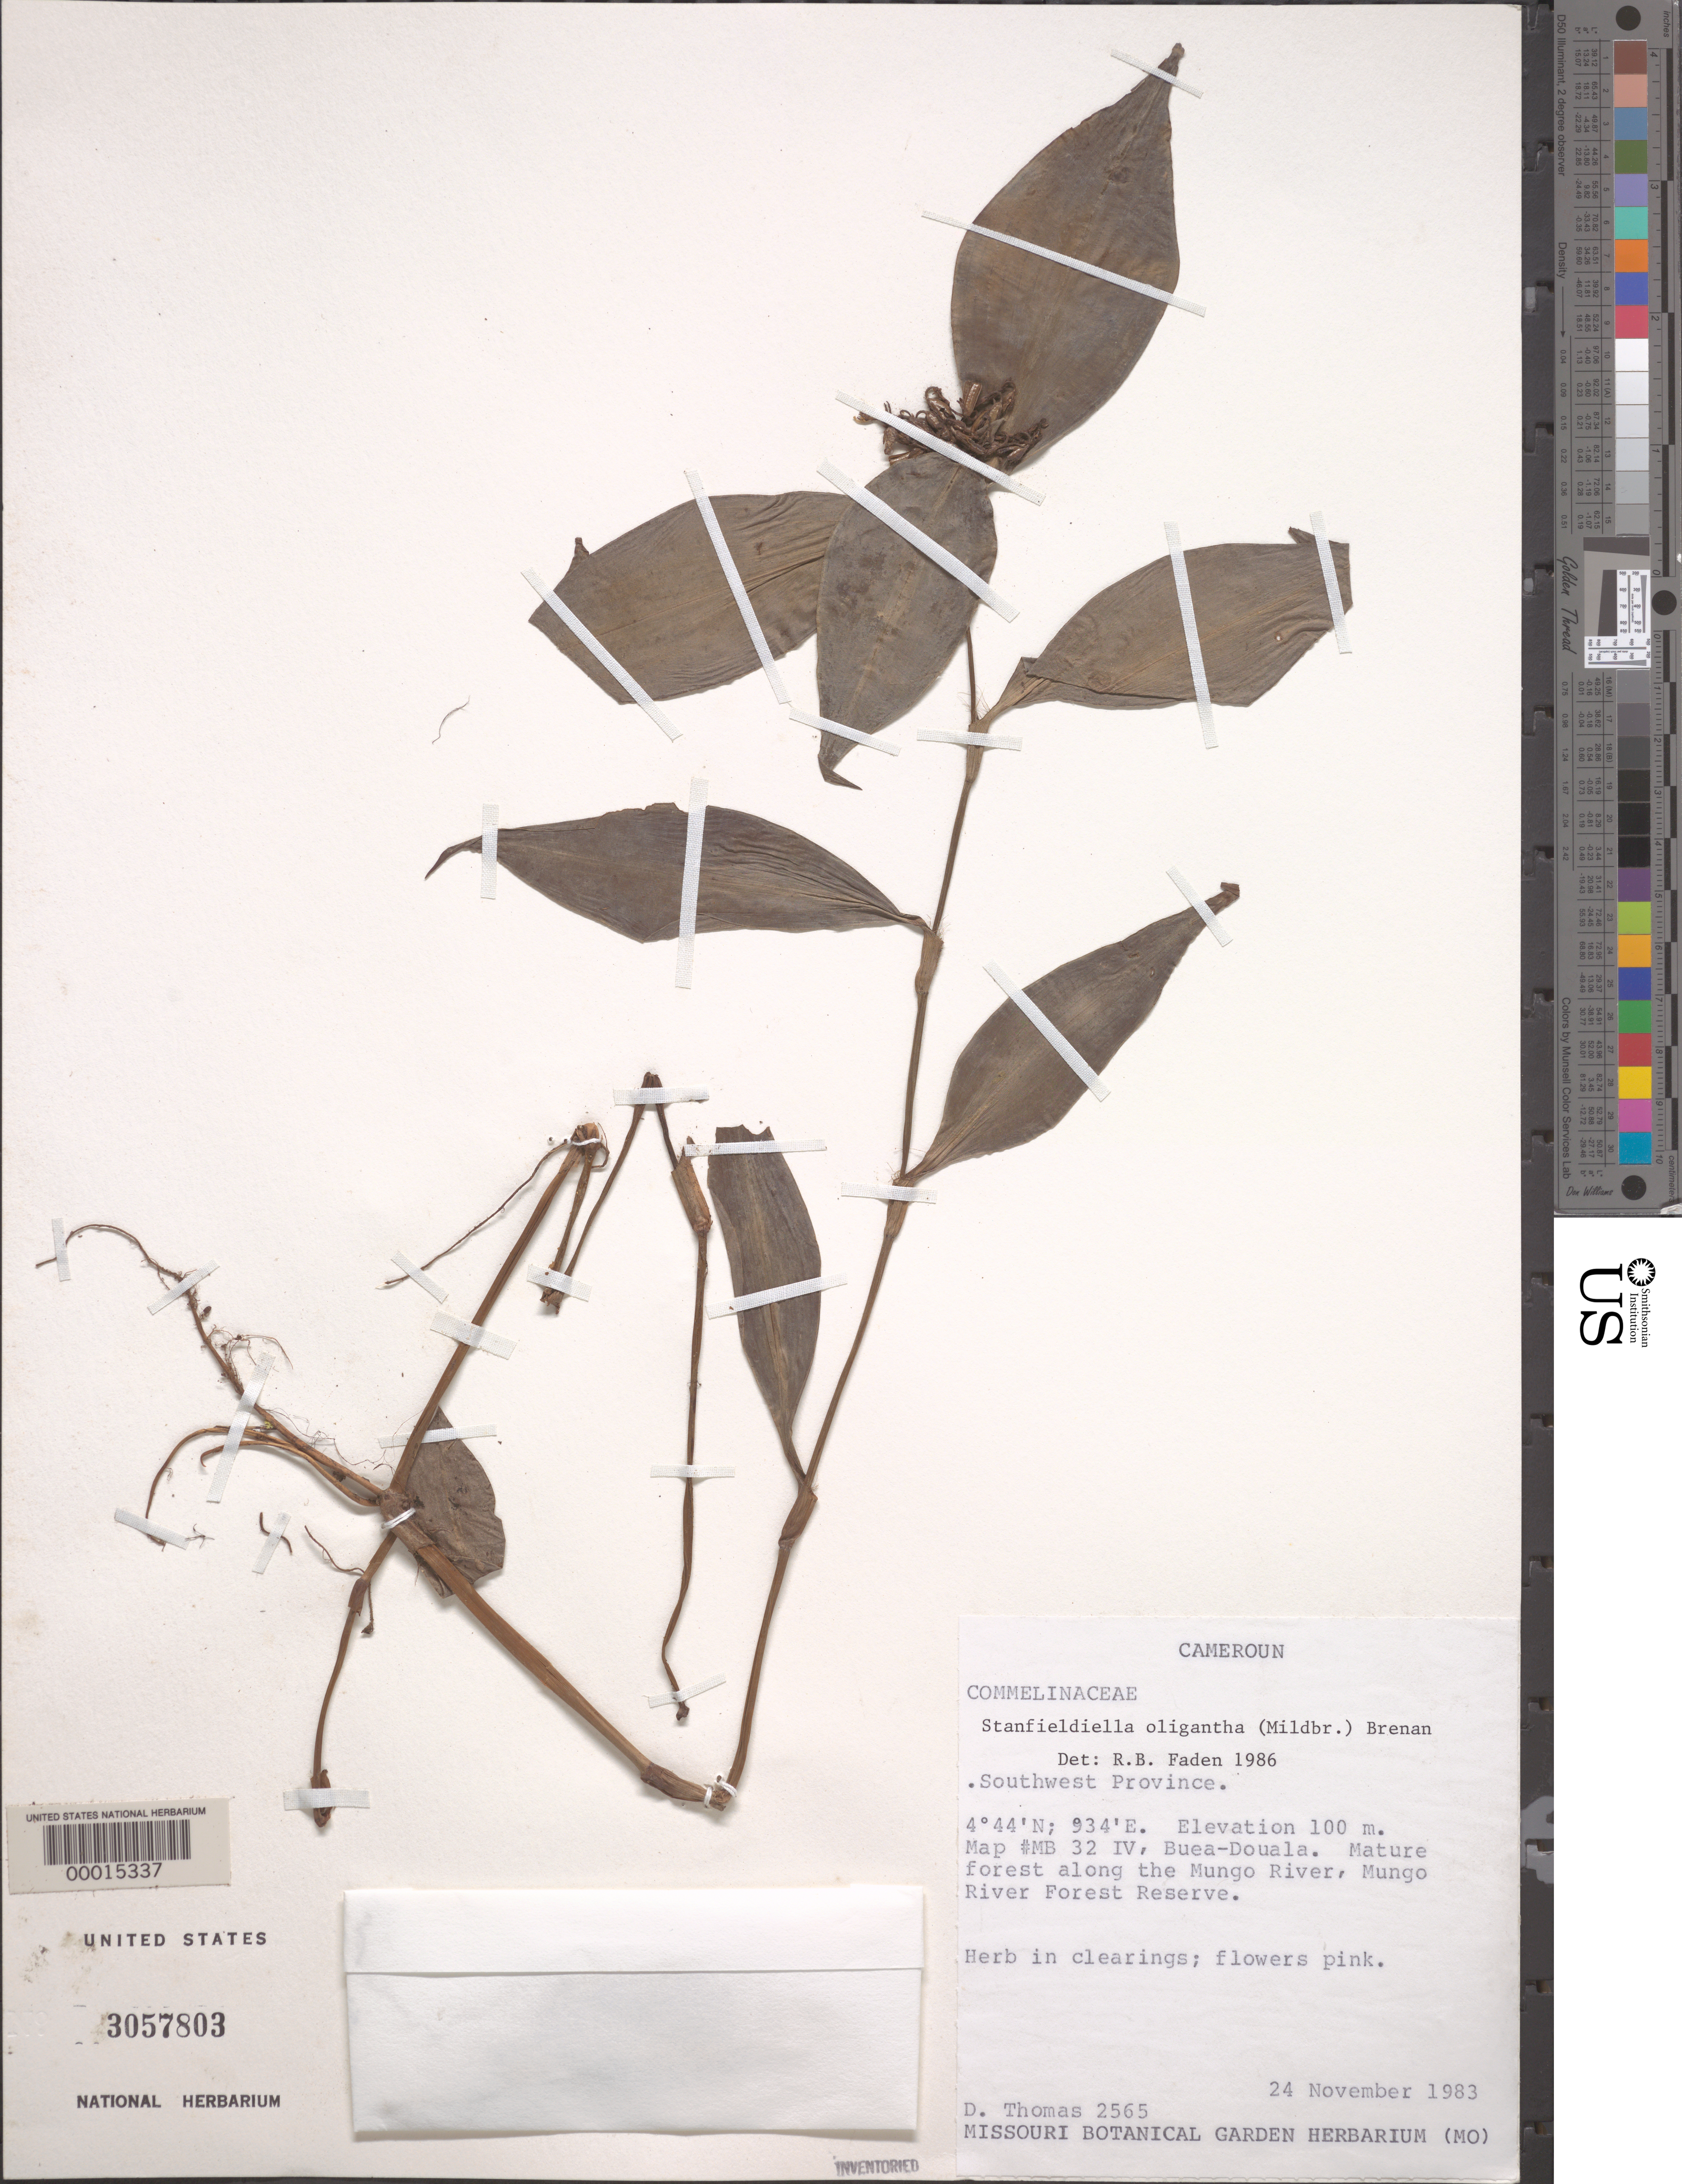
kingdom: Plantae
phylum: Tracheophyta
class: Liliopsida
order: Commelinales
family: Commelinaceae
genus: Stanfieldiella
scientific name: Stanfieldiella oligantha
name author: (Mildbr.) Brenan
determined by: Faden, Robert B., (US), Smithsonian Institution - National Museum of Natural History (UNITED STATES)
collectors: D. Thomas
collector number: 2565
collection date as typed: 24 Nov 1983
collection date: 1983-11-24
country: Cameroon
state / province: Sud-Ouest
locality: Buea-douala, along mungo river, mungo river forest reserve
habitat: Forest clearings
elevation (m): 100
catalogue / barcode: US 3057803